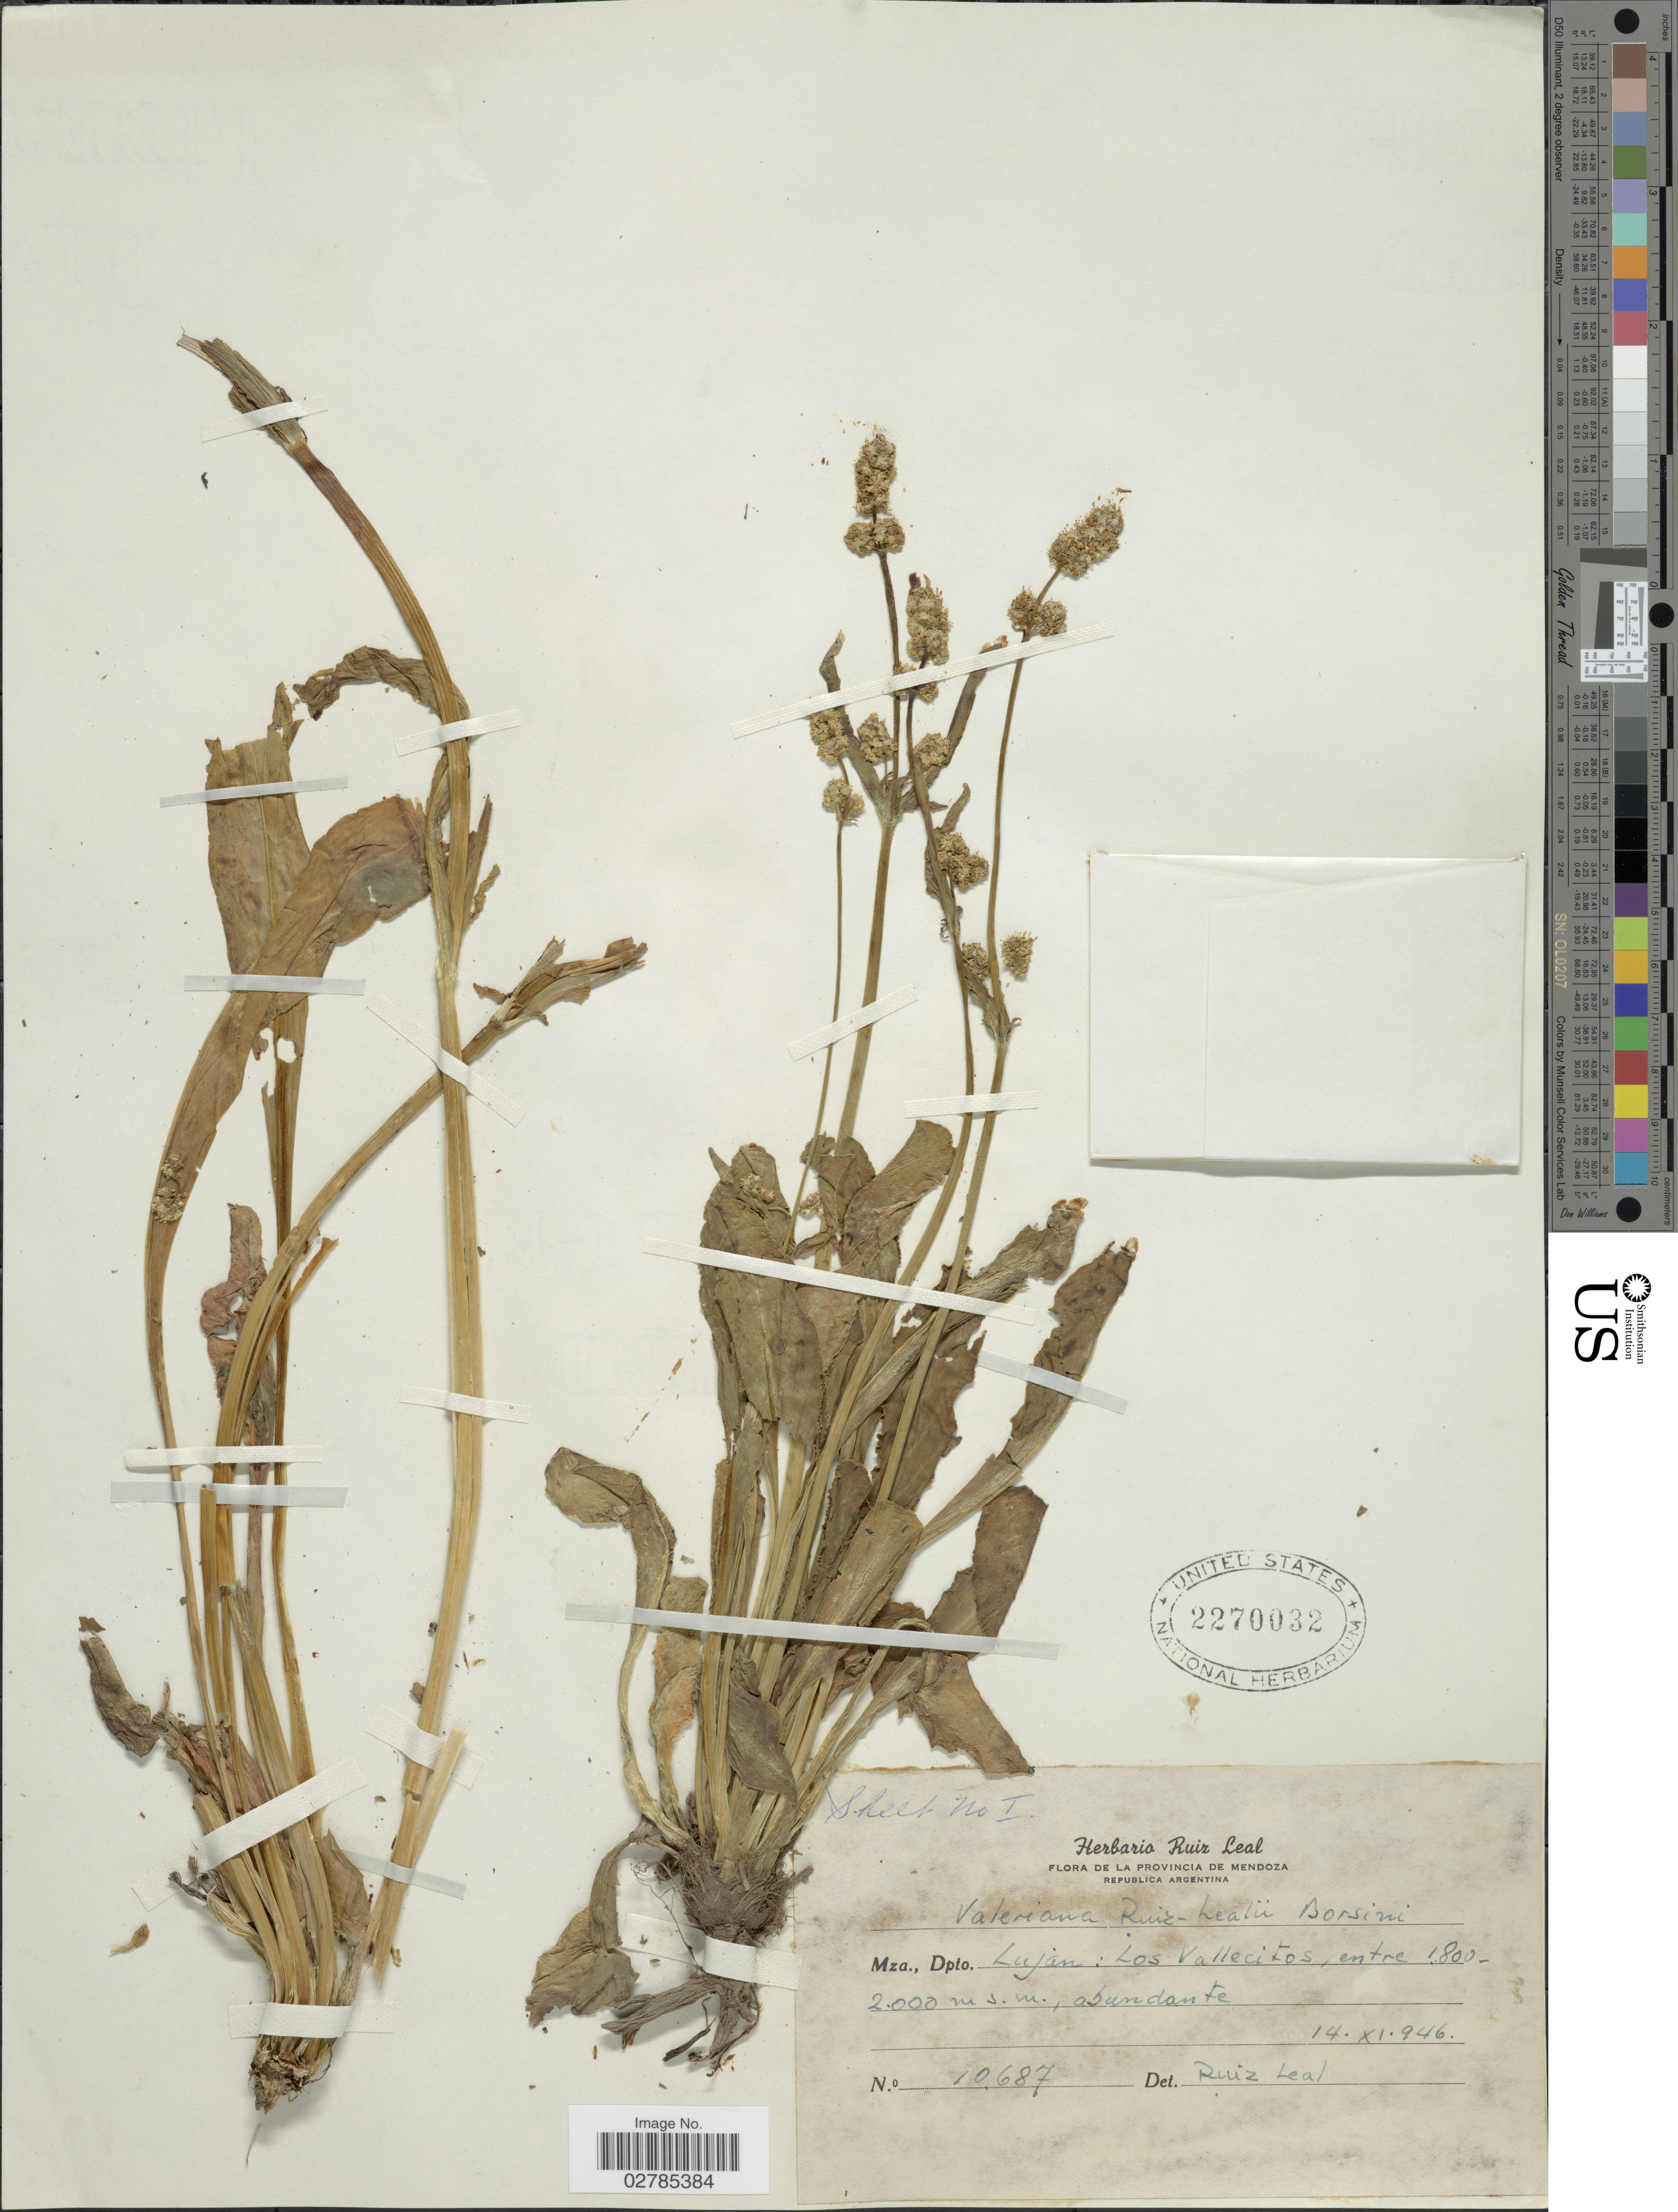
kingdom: Plantae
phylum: Tracheophyta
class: Magnoliopsida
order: Dipsacales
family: Caprifoliaceae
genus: Valeriana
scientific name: Valeriana ruizlealii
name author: Borsini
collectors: Ex herb. Ruiz Leal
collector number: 10687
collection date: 1946-11-14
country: Argentina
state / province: Mendoza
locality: Dpto. Lujan: Los Vallecitos.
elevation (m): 1800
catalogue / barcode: US 2270032